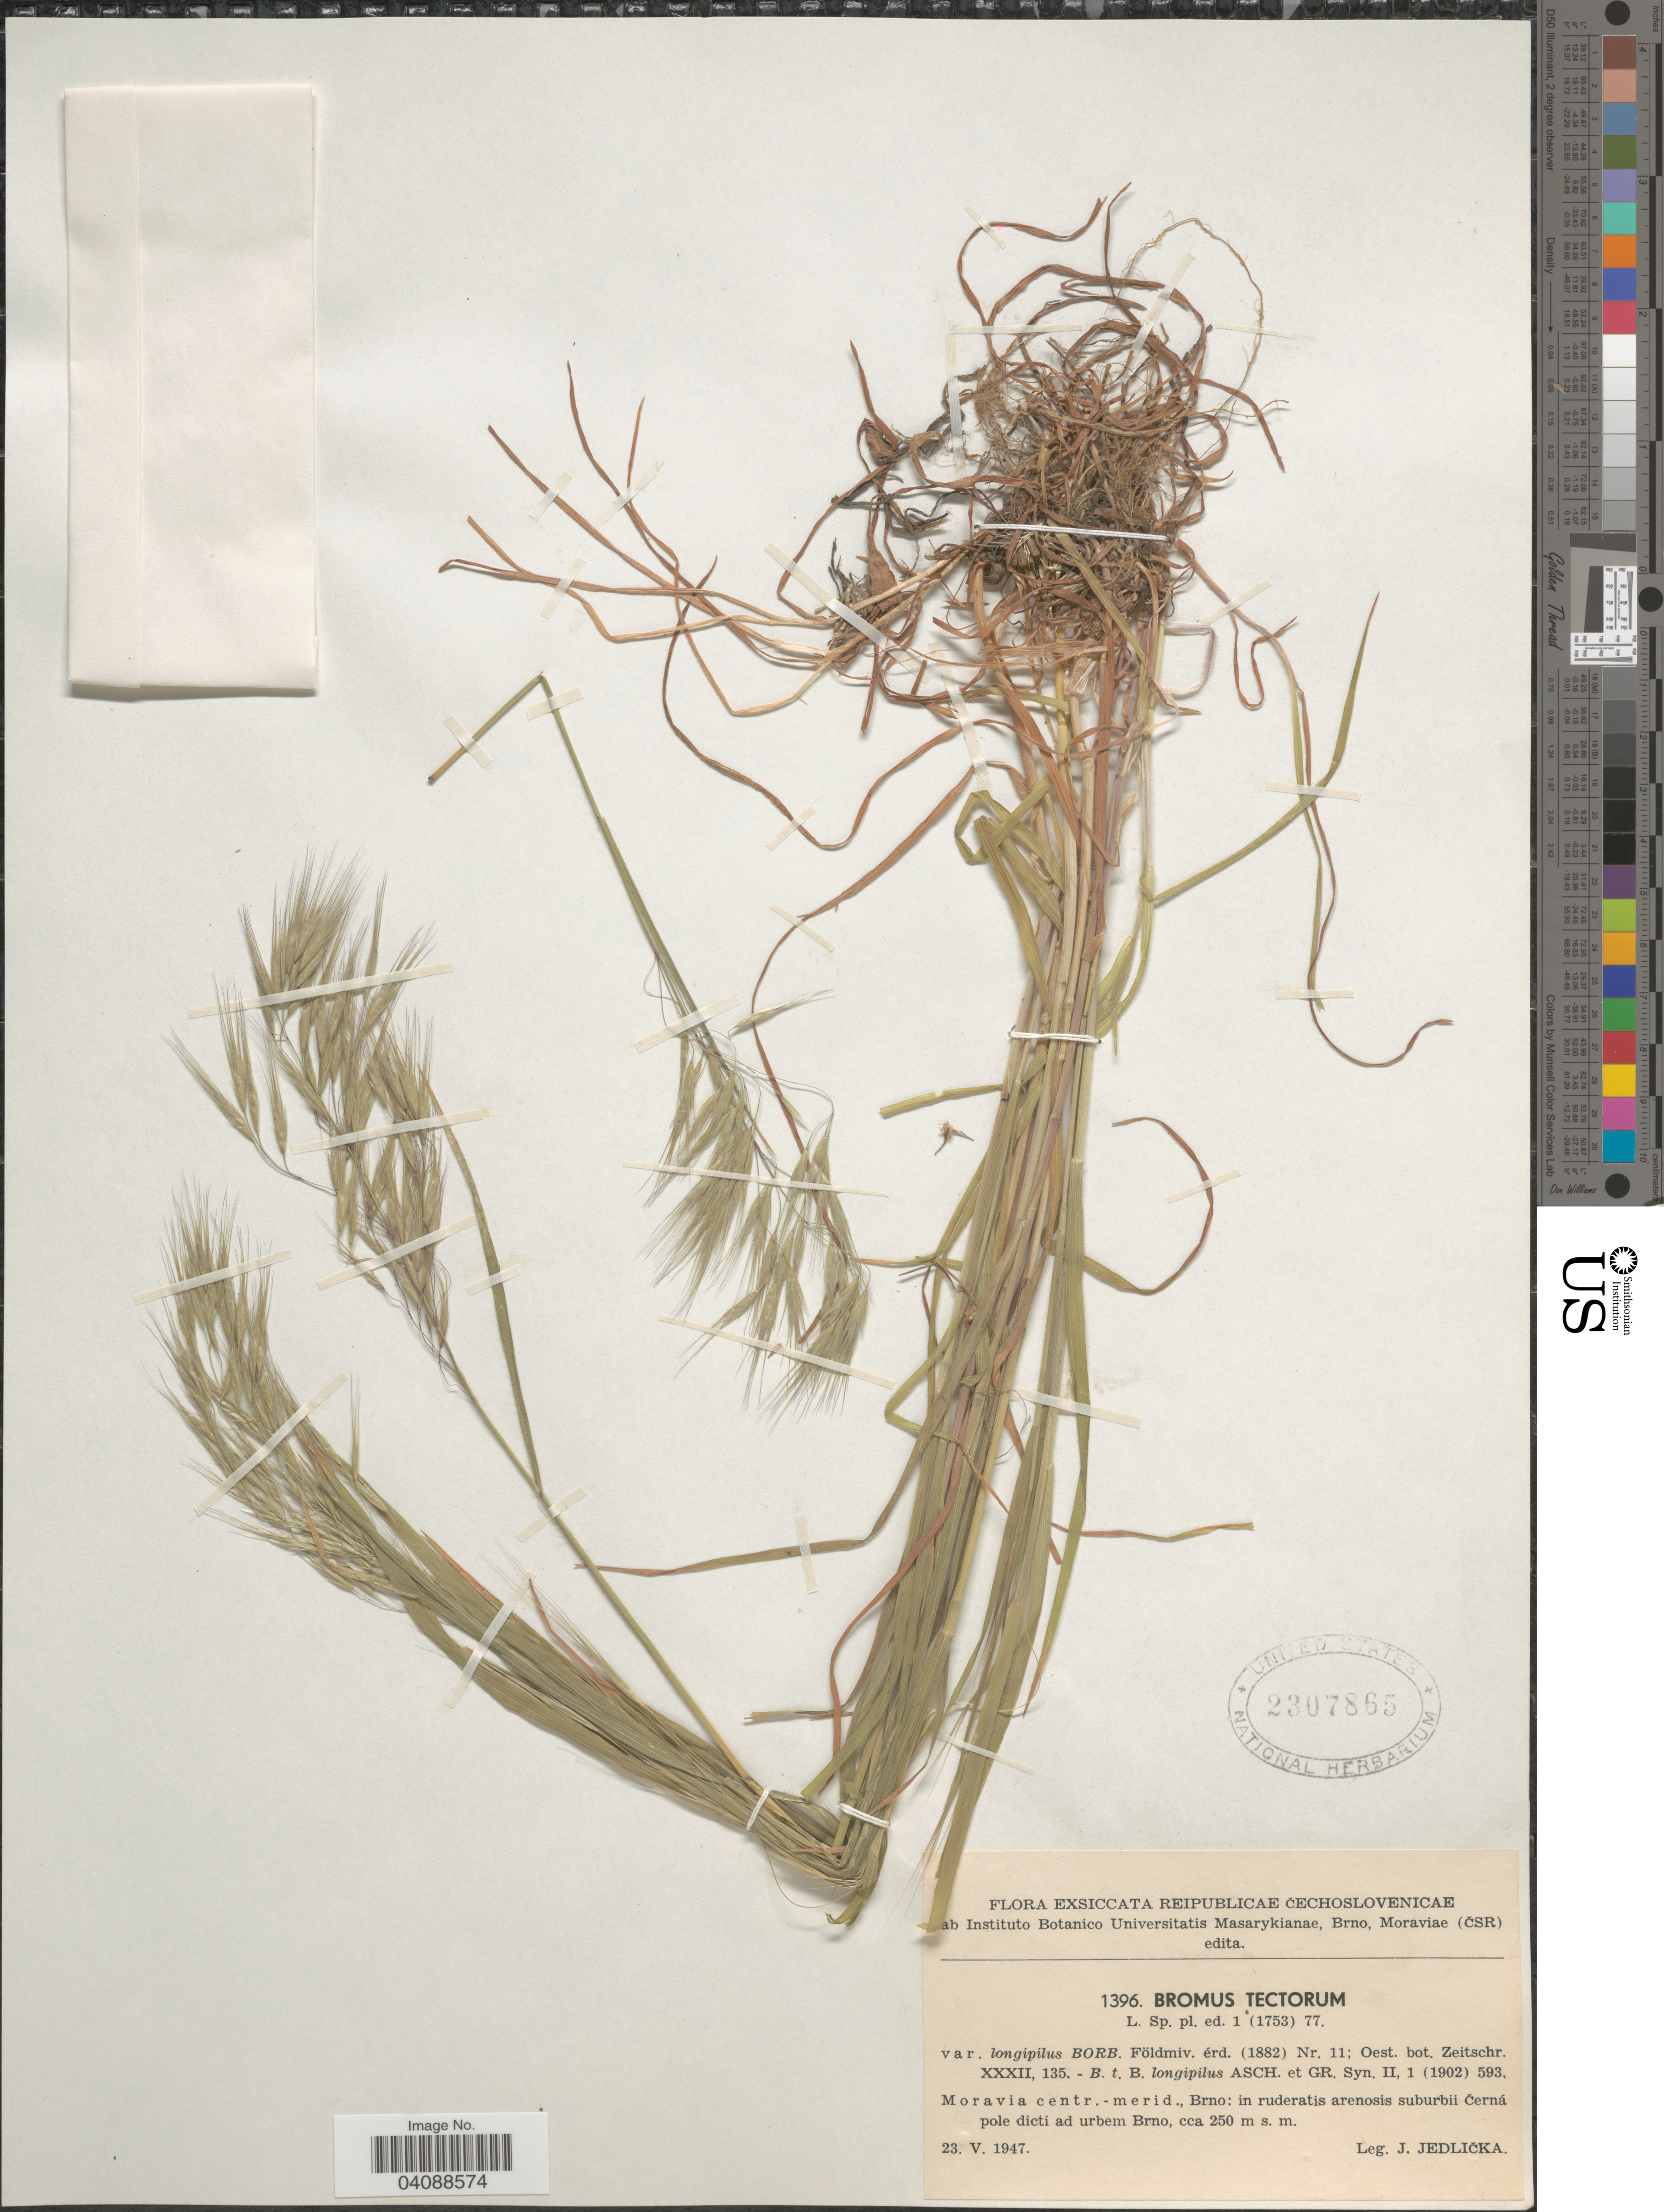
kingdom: Plantae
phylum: Tracheophyta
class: Liliopsida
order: Poales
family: Poaceae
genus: Bromus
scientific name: Bromus tectorum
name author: L.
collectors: J. Jedlicka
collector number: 1396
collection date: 1947-05-23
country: Czechia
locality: Moravia centr.-merid., Brno: in ruderatis arenosis suburbii Černá pole dicti ad urbem Brno.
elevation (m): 250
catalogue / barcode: US 2307865